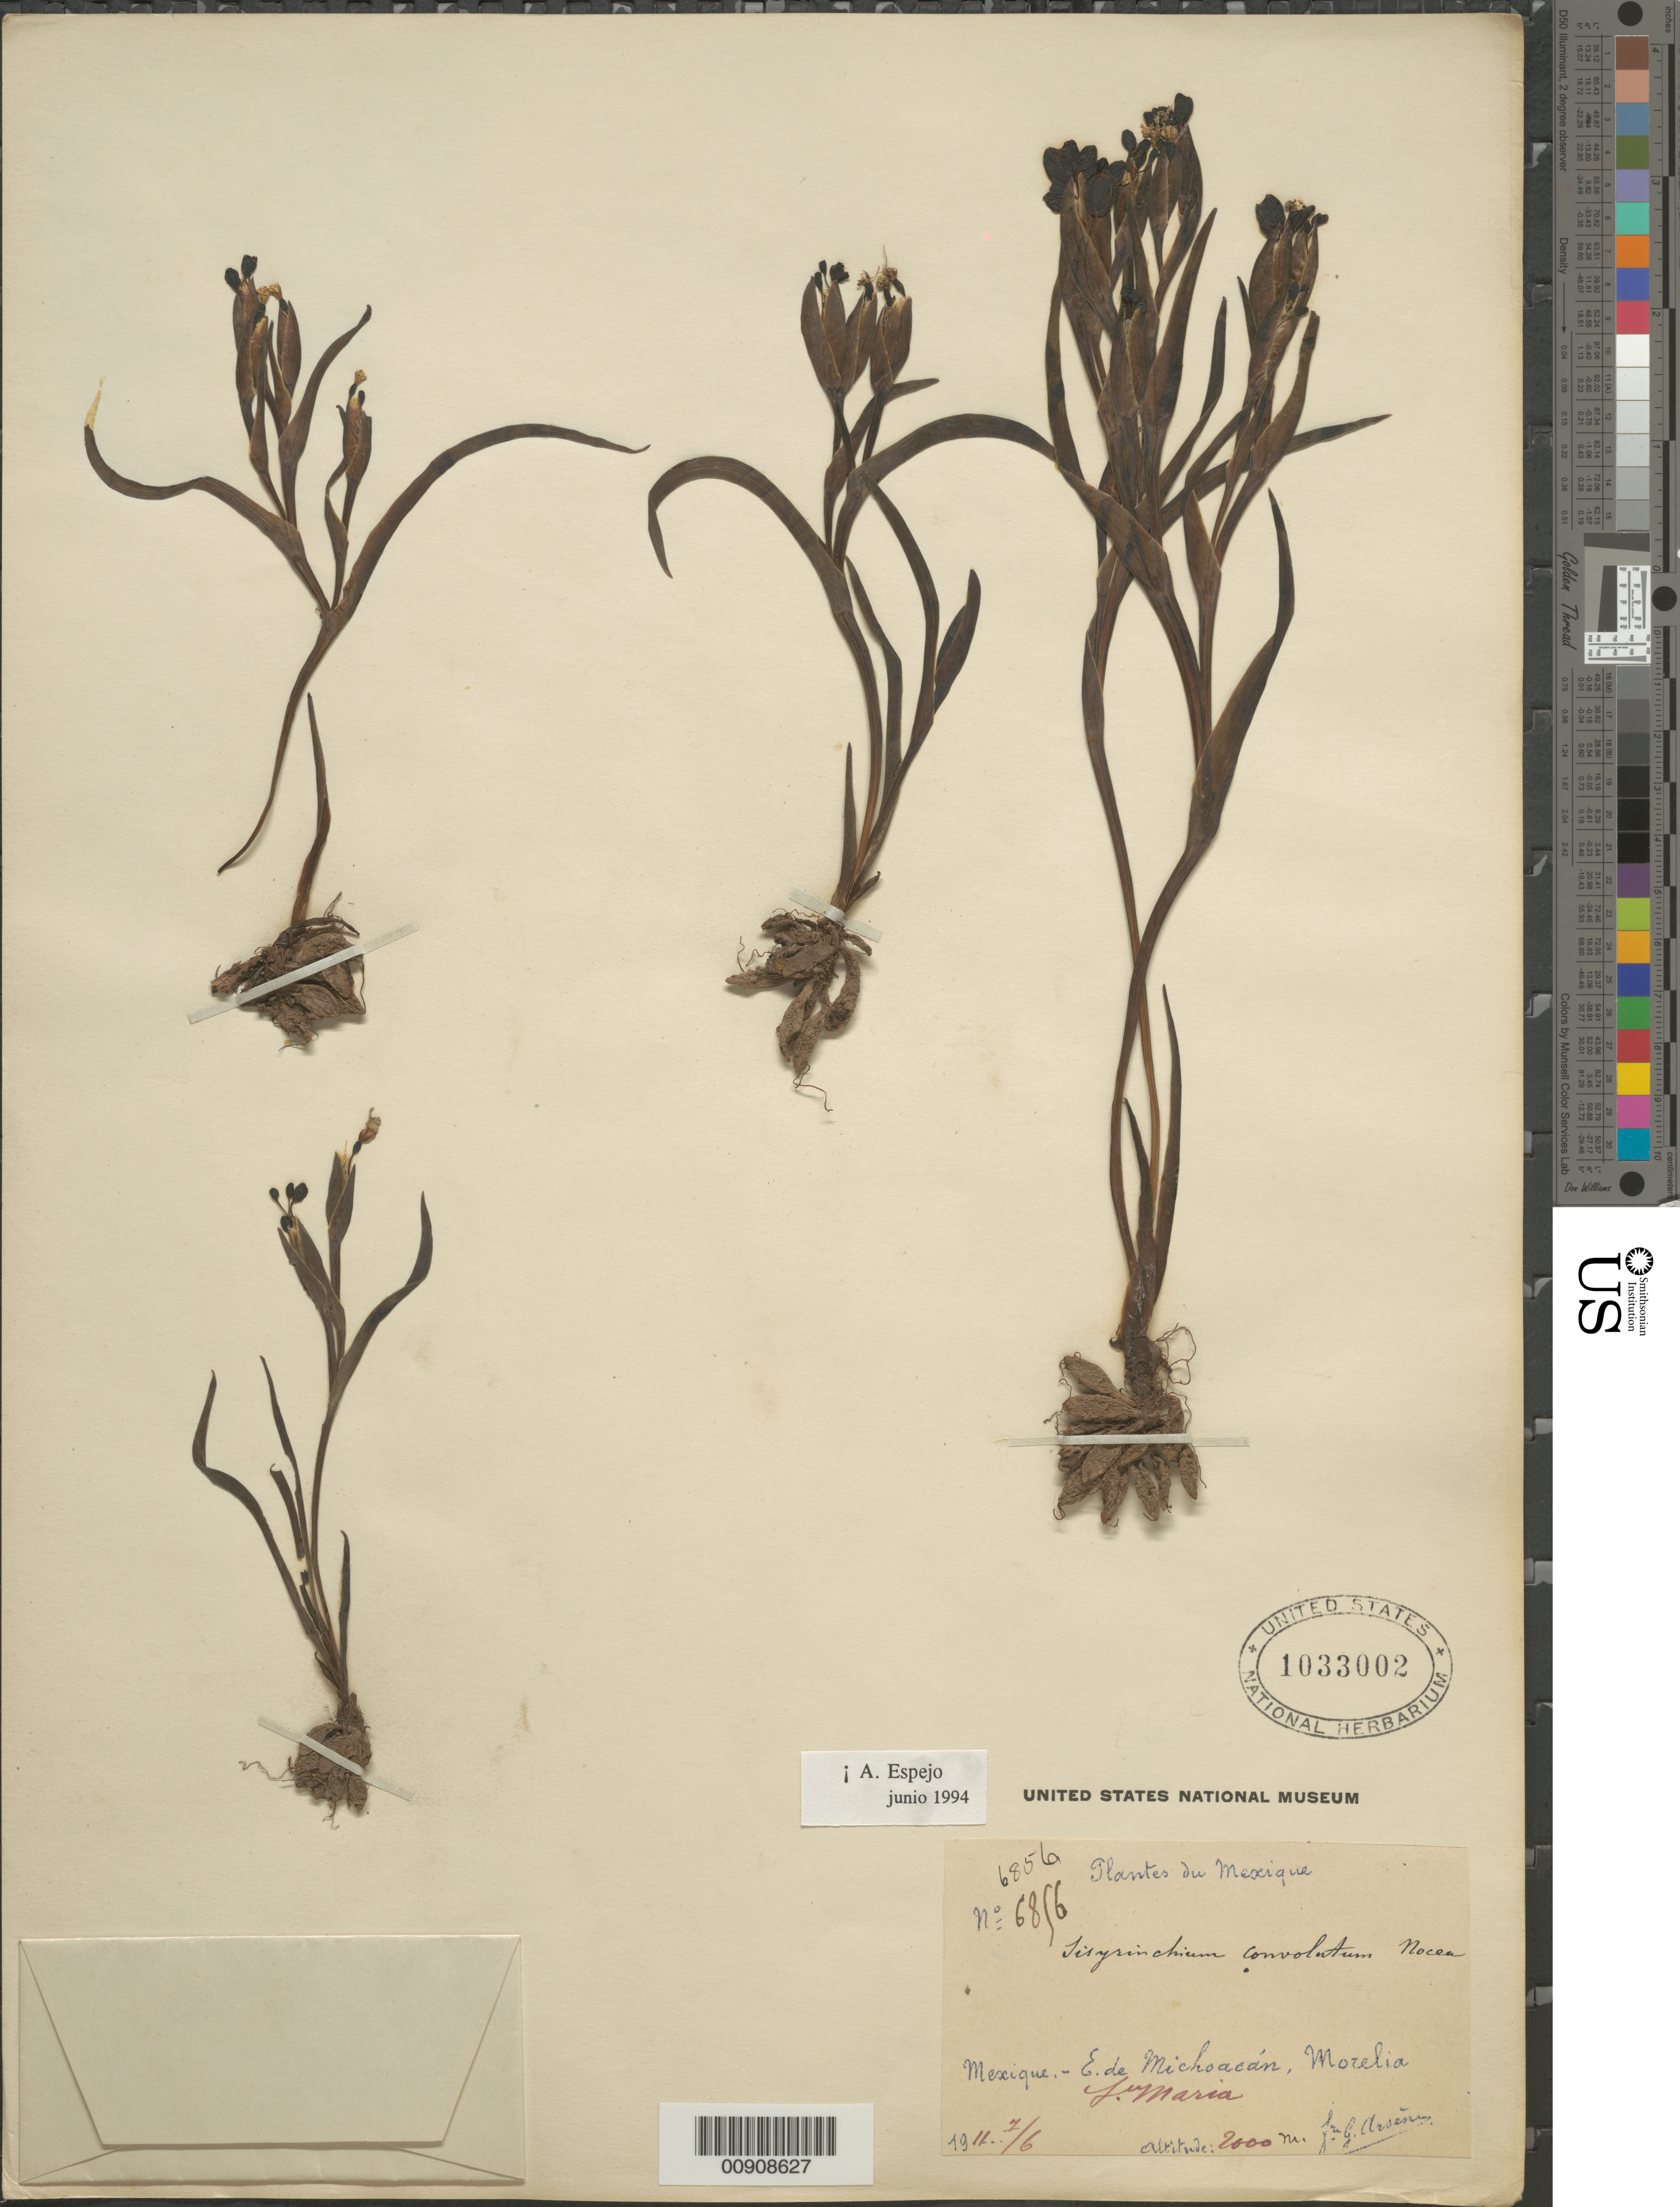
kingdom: Plantae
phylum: Tracheophyta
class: Liliopsida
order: Asparagales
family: Iridaceae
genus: Sisyrinchium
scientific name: Sisyrinchium convolutum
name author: Nocca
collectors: Bro. G. Arsène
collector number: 6856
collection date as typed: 07 Jun 1911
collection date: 1911-06-07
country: Mexico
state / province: Michoacán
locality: E. de Michoacán, Morelia, S. Maria.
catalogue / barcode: US 1033002